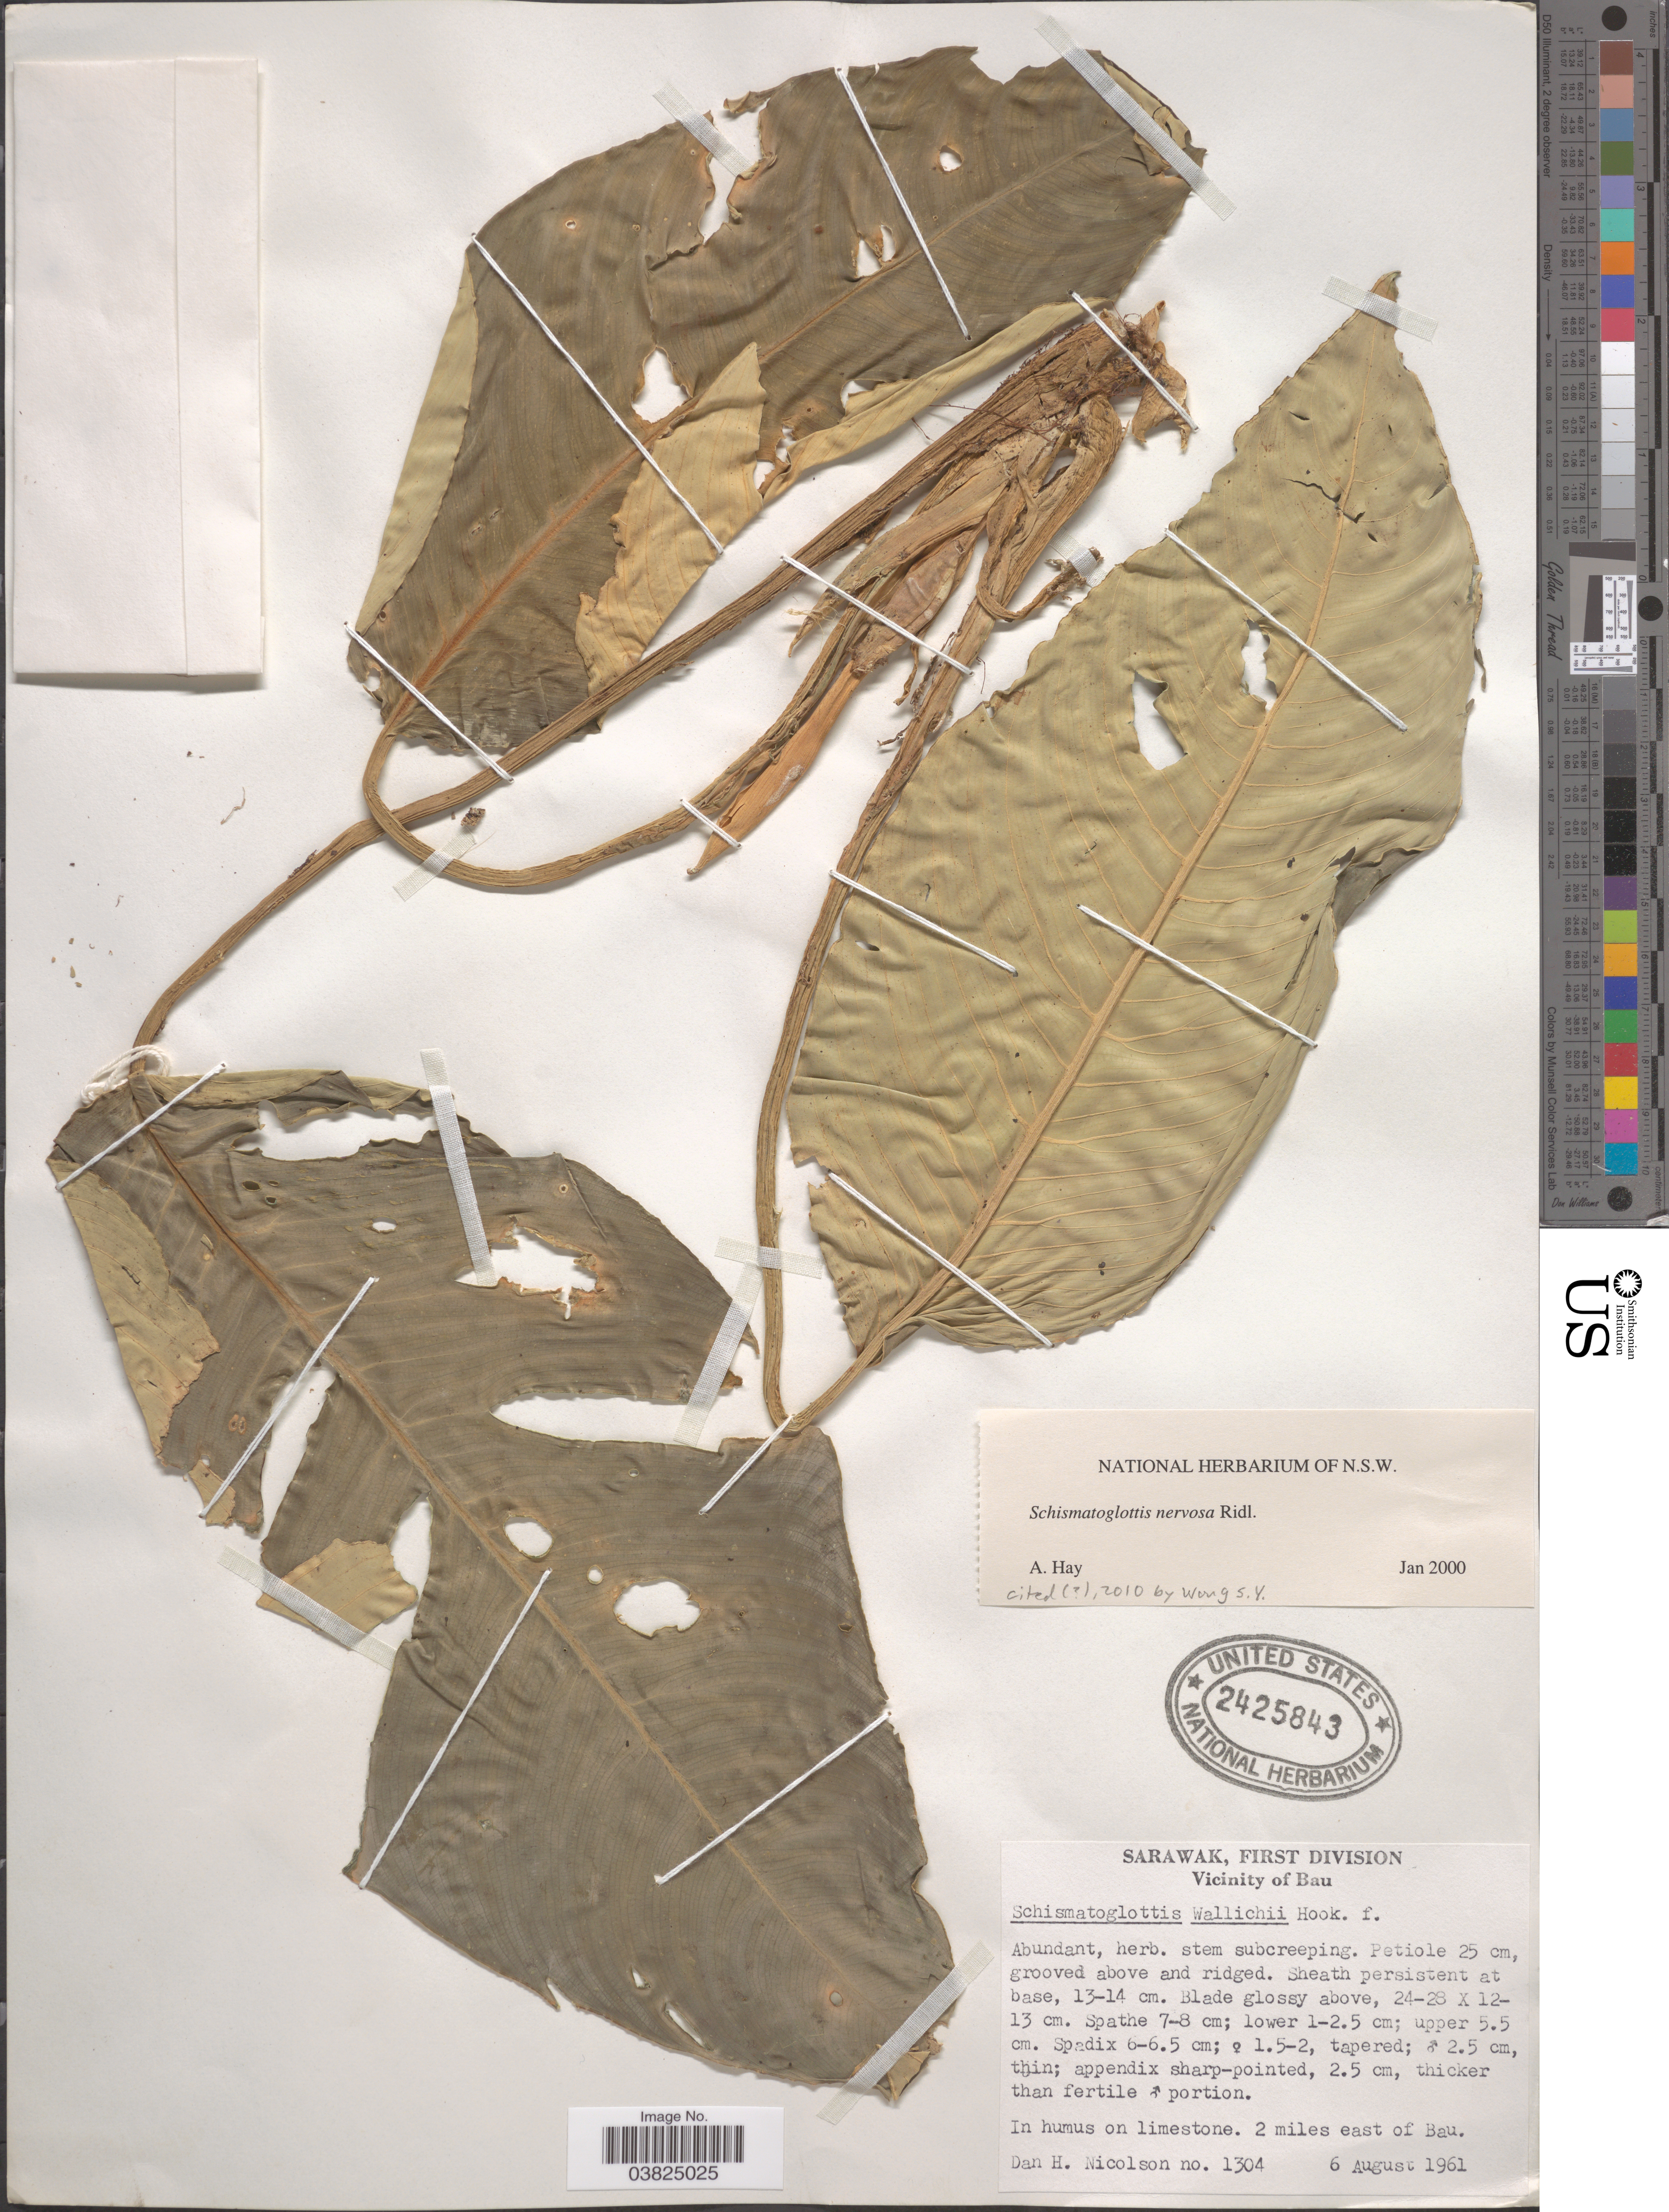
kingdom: Plantae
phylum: Tracheophyta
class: Liliopsida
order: Alismatales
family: Araceae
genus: Schismatoglottis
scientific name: Schismatoglottis nervosa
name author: Ridl.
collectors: D. H. Nicolson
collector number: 1304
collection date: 1961-08-06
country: Malaysia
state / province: Sarawak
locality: First Division. Vicinity of Bau. 2 miles east of Bau.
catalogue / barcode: US 2425843